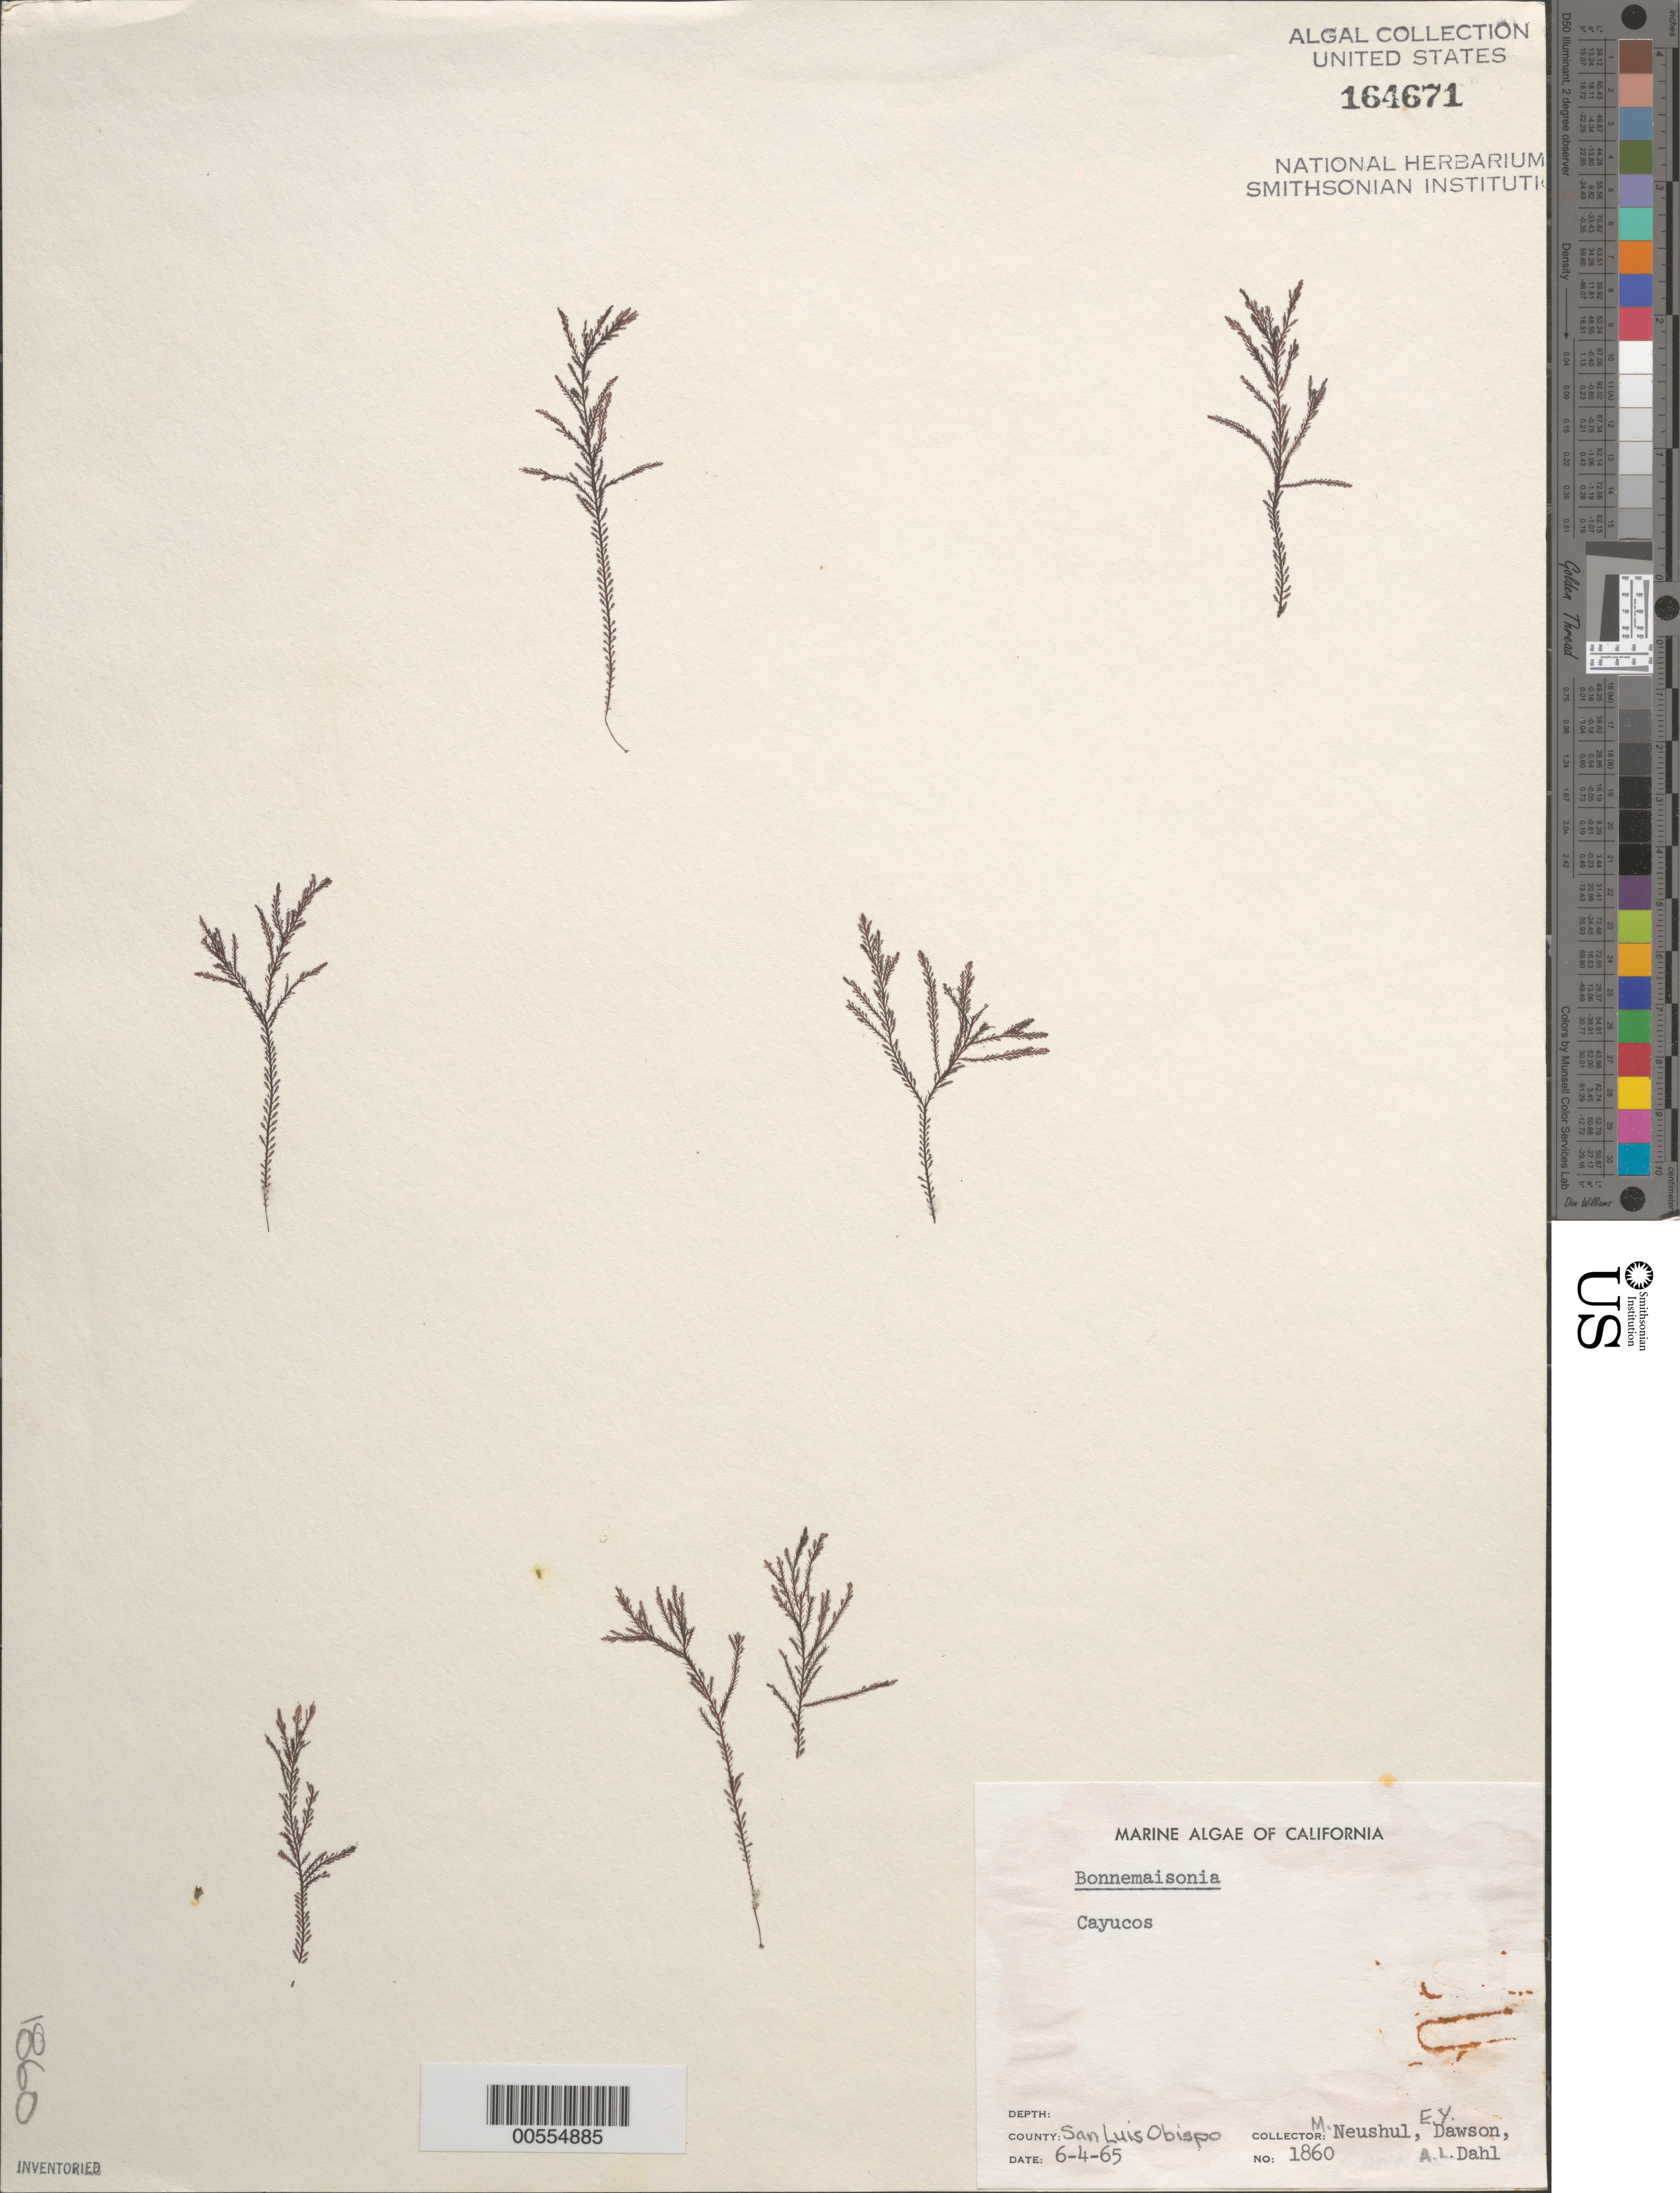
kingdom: Plantae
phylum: Rhodophyta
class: Florideophyceae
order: Bonnemaisoniales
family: Bonnemaisoniaceae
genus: Bonnemaisonia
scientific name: Bonnemaisonia sp.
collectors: M. Neushul, E. Y. Dawson & A. Dahl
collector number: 1860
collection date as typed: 04 Jun 1965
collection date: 1965-06-04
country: United States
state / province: California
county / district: San Luis Obispo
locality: Cayucos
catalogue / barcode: US 164671